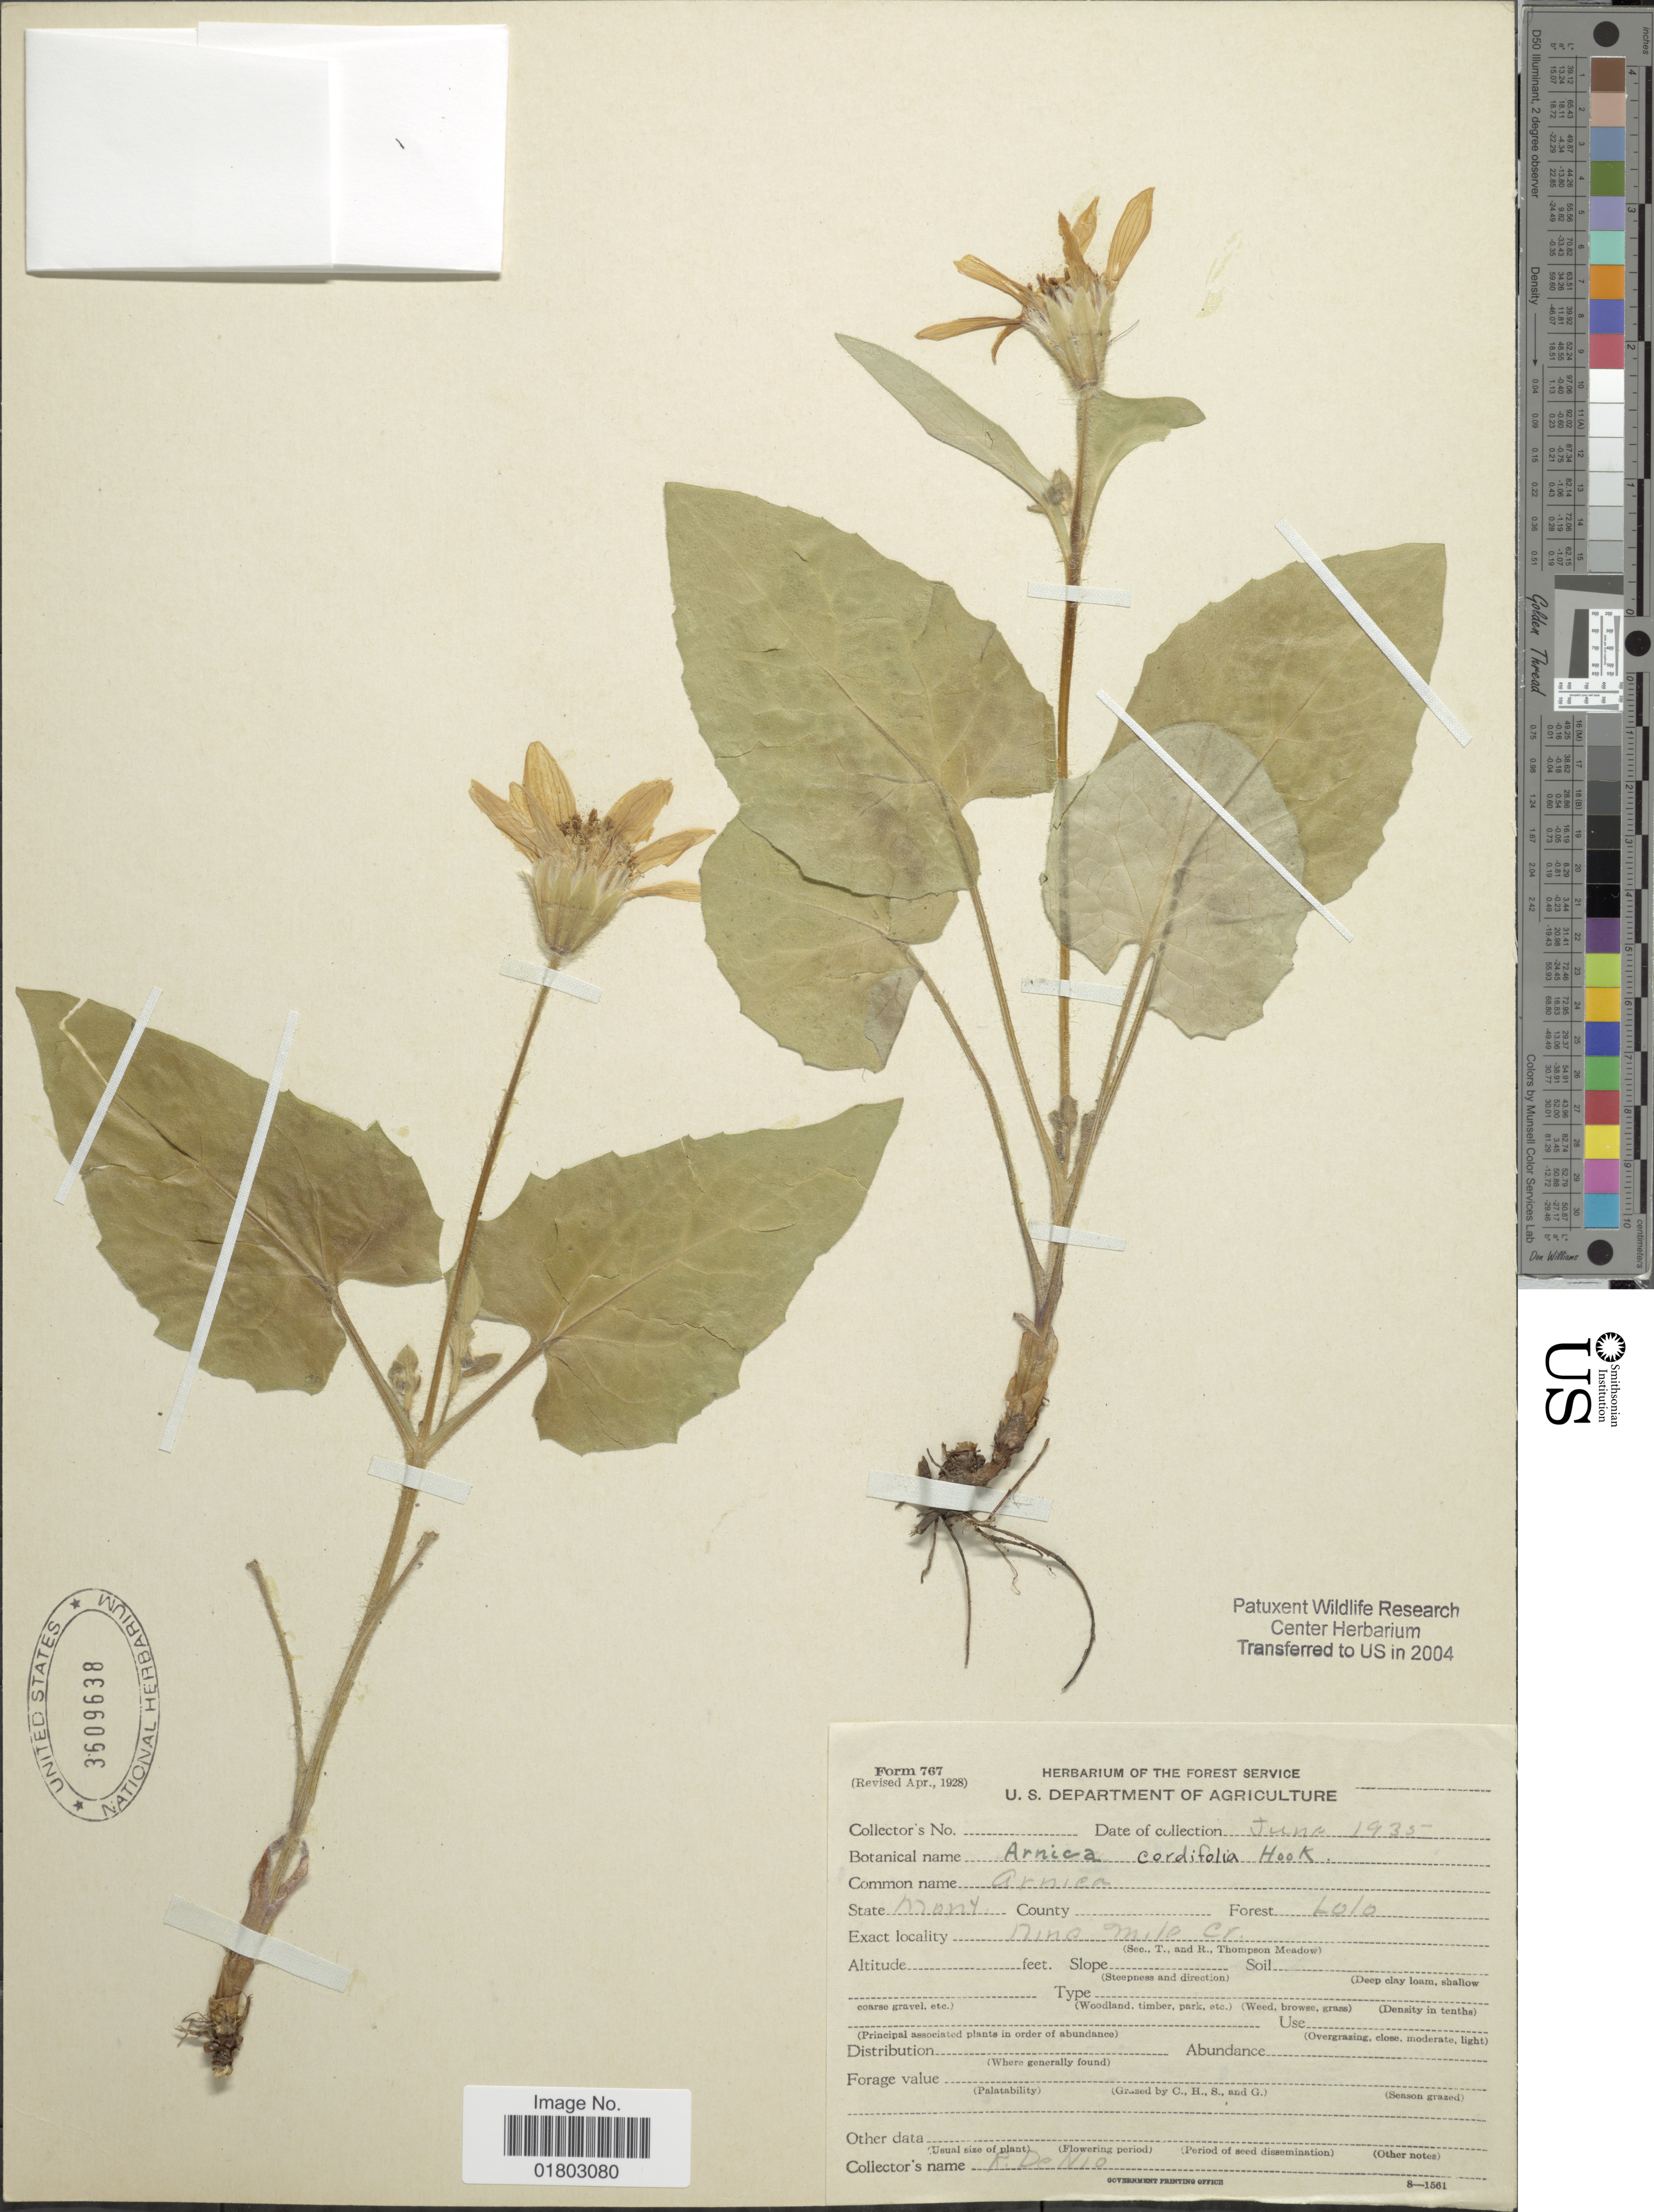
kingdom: Plantae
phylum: Tracheophyta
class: Magnoliopsida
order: Asterales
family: Asteraceae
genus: Arnica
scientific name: Arnica cordifolia subsp. genuina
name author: Maguire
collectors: R. Denio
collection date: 1935-06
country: United States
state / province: Montana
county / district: Missoula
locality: Forest Lolo, Nine mile Cr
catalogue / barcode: US 3609638